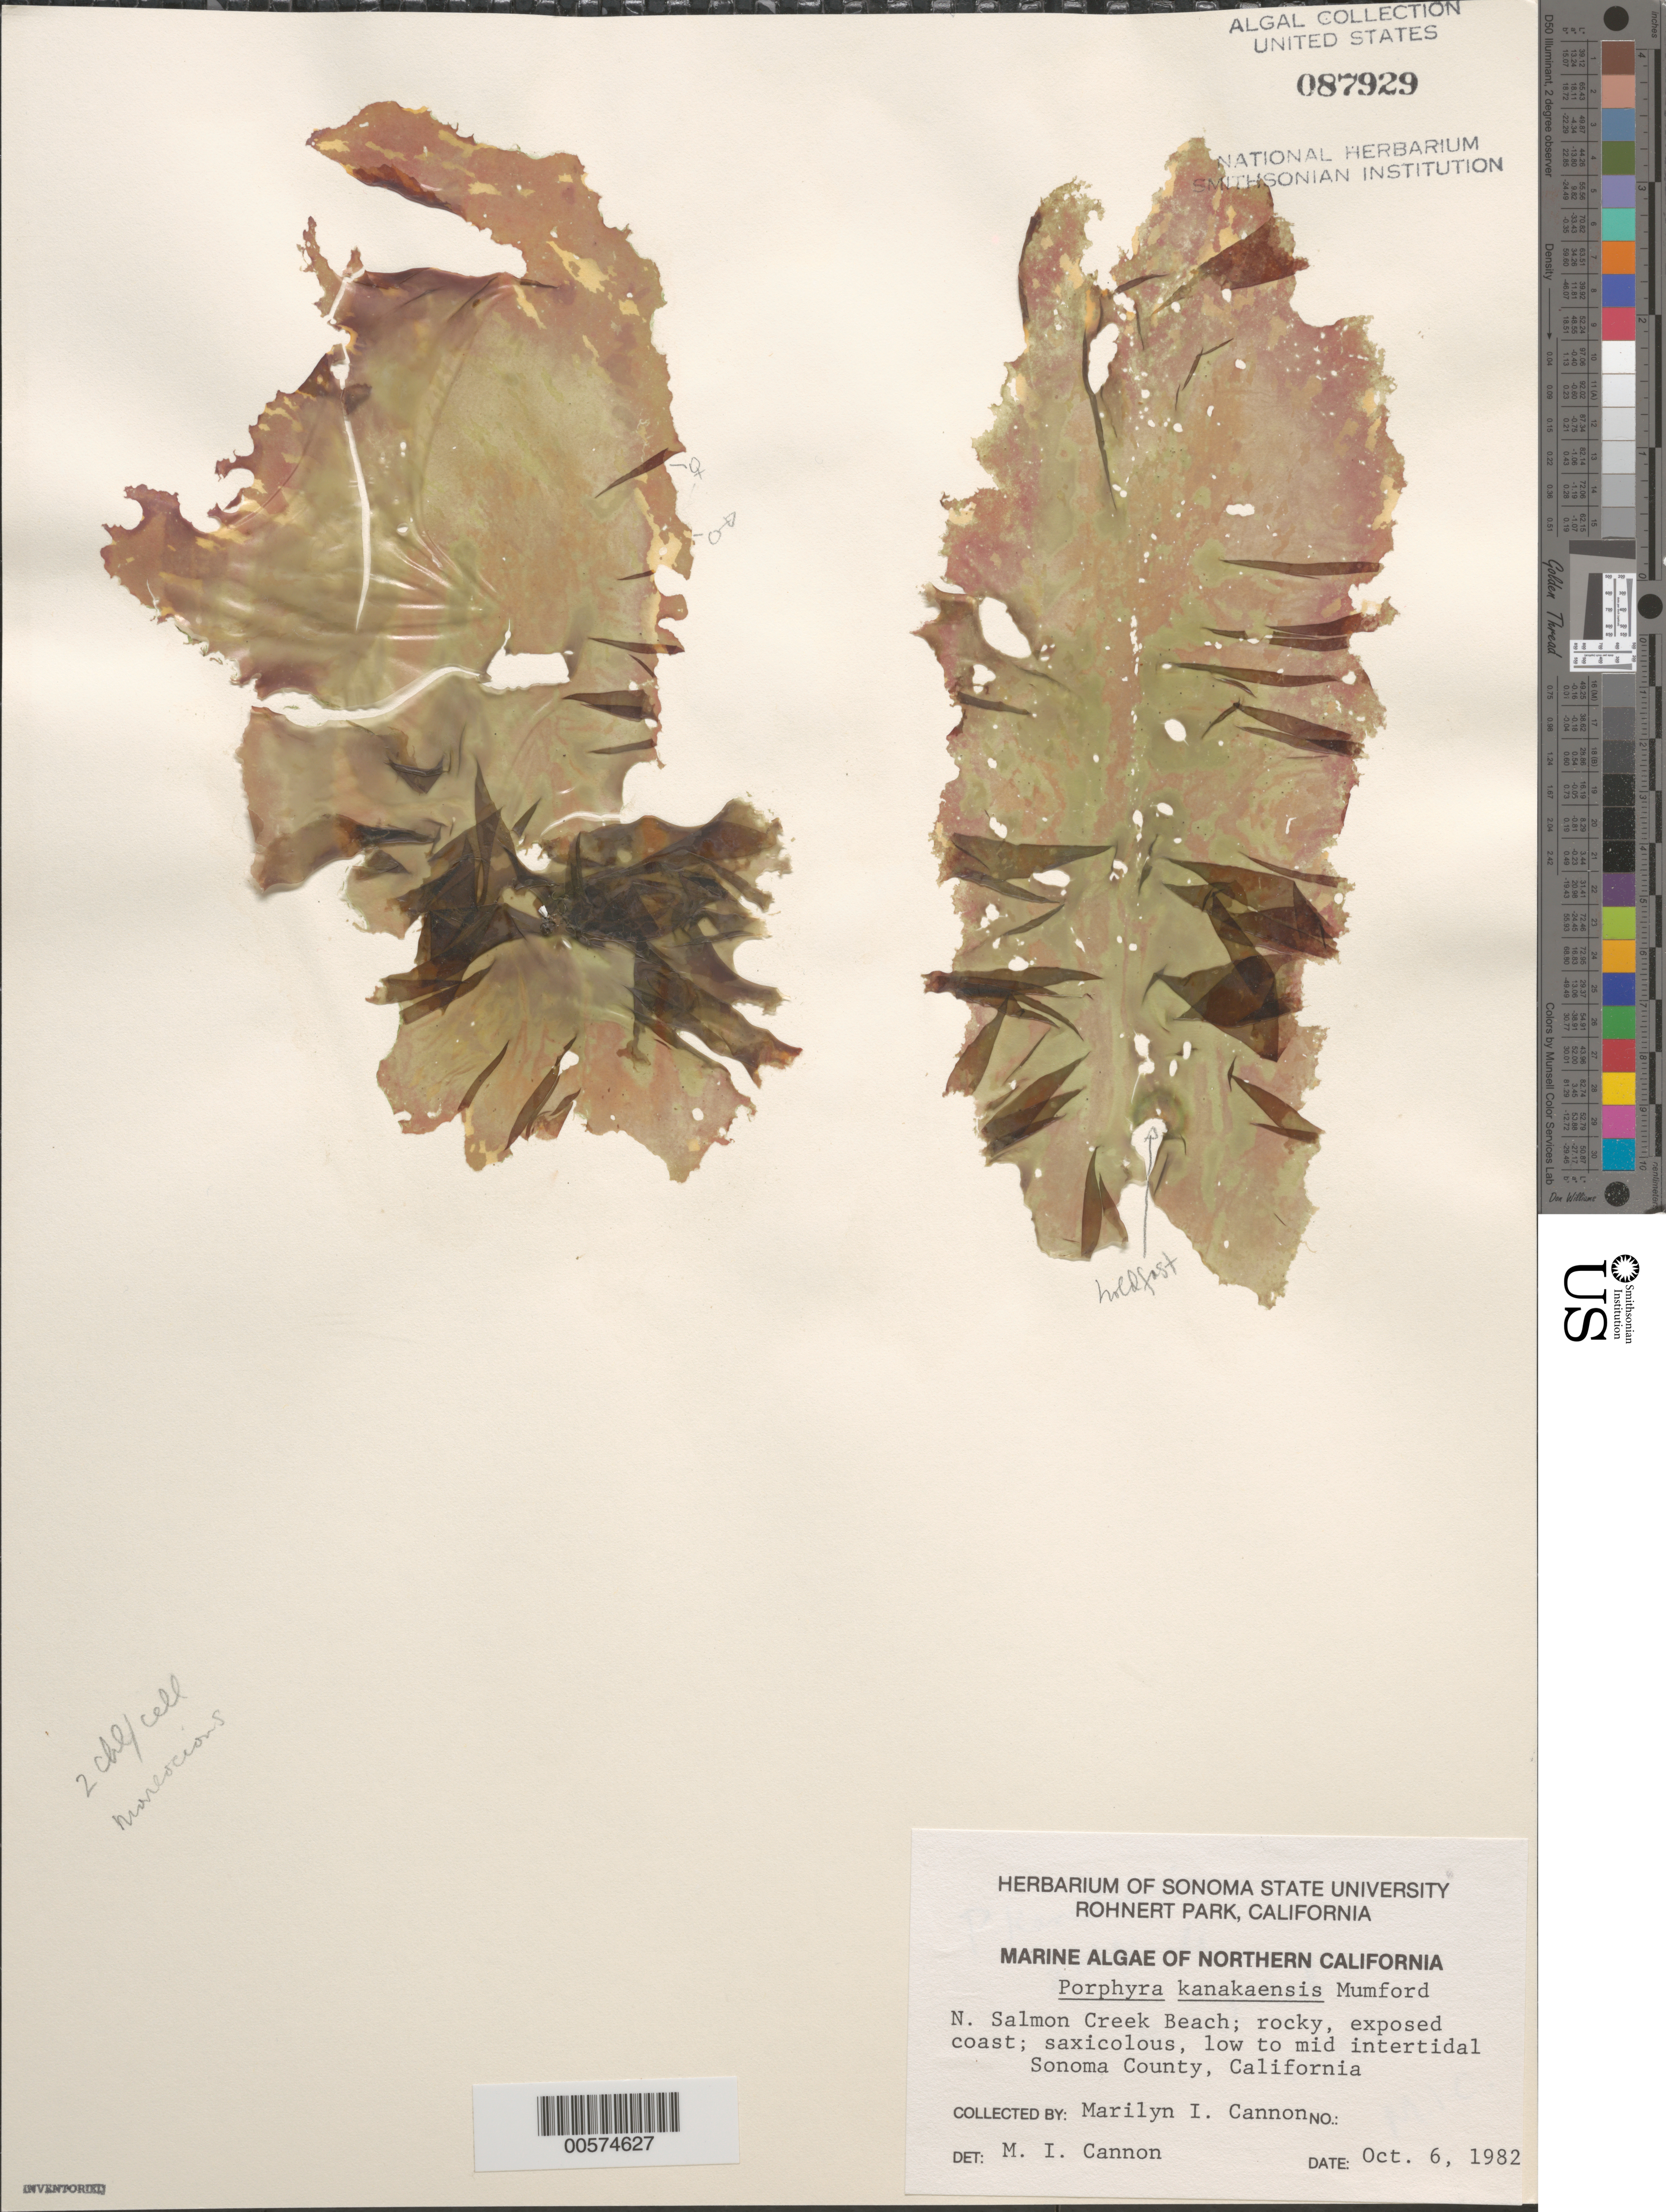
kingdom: Plantae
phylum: Rhodophyta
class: Bangiophyceae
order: Bangiales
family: Bangiaceae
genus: Pyropia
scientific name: Pyropia kanakaensis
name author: (Mumford) S.C. Lindstrom in J.E. Sutherl. et al.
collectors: M. Cannon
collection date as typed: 06 Oct 1982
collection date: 1982-10-06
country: United States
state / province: California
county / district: Sonoma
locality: Salmon Creek Beach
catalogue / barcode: US 87929